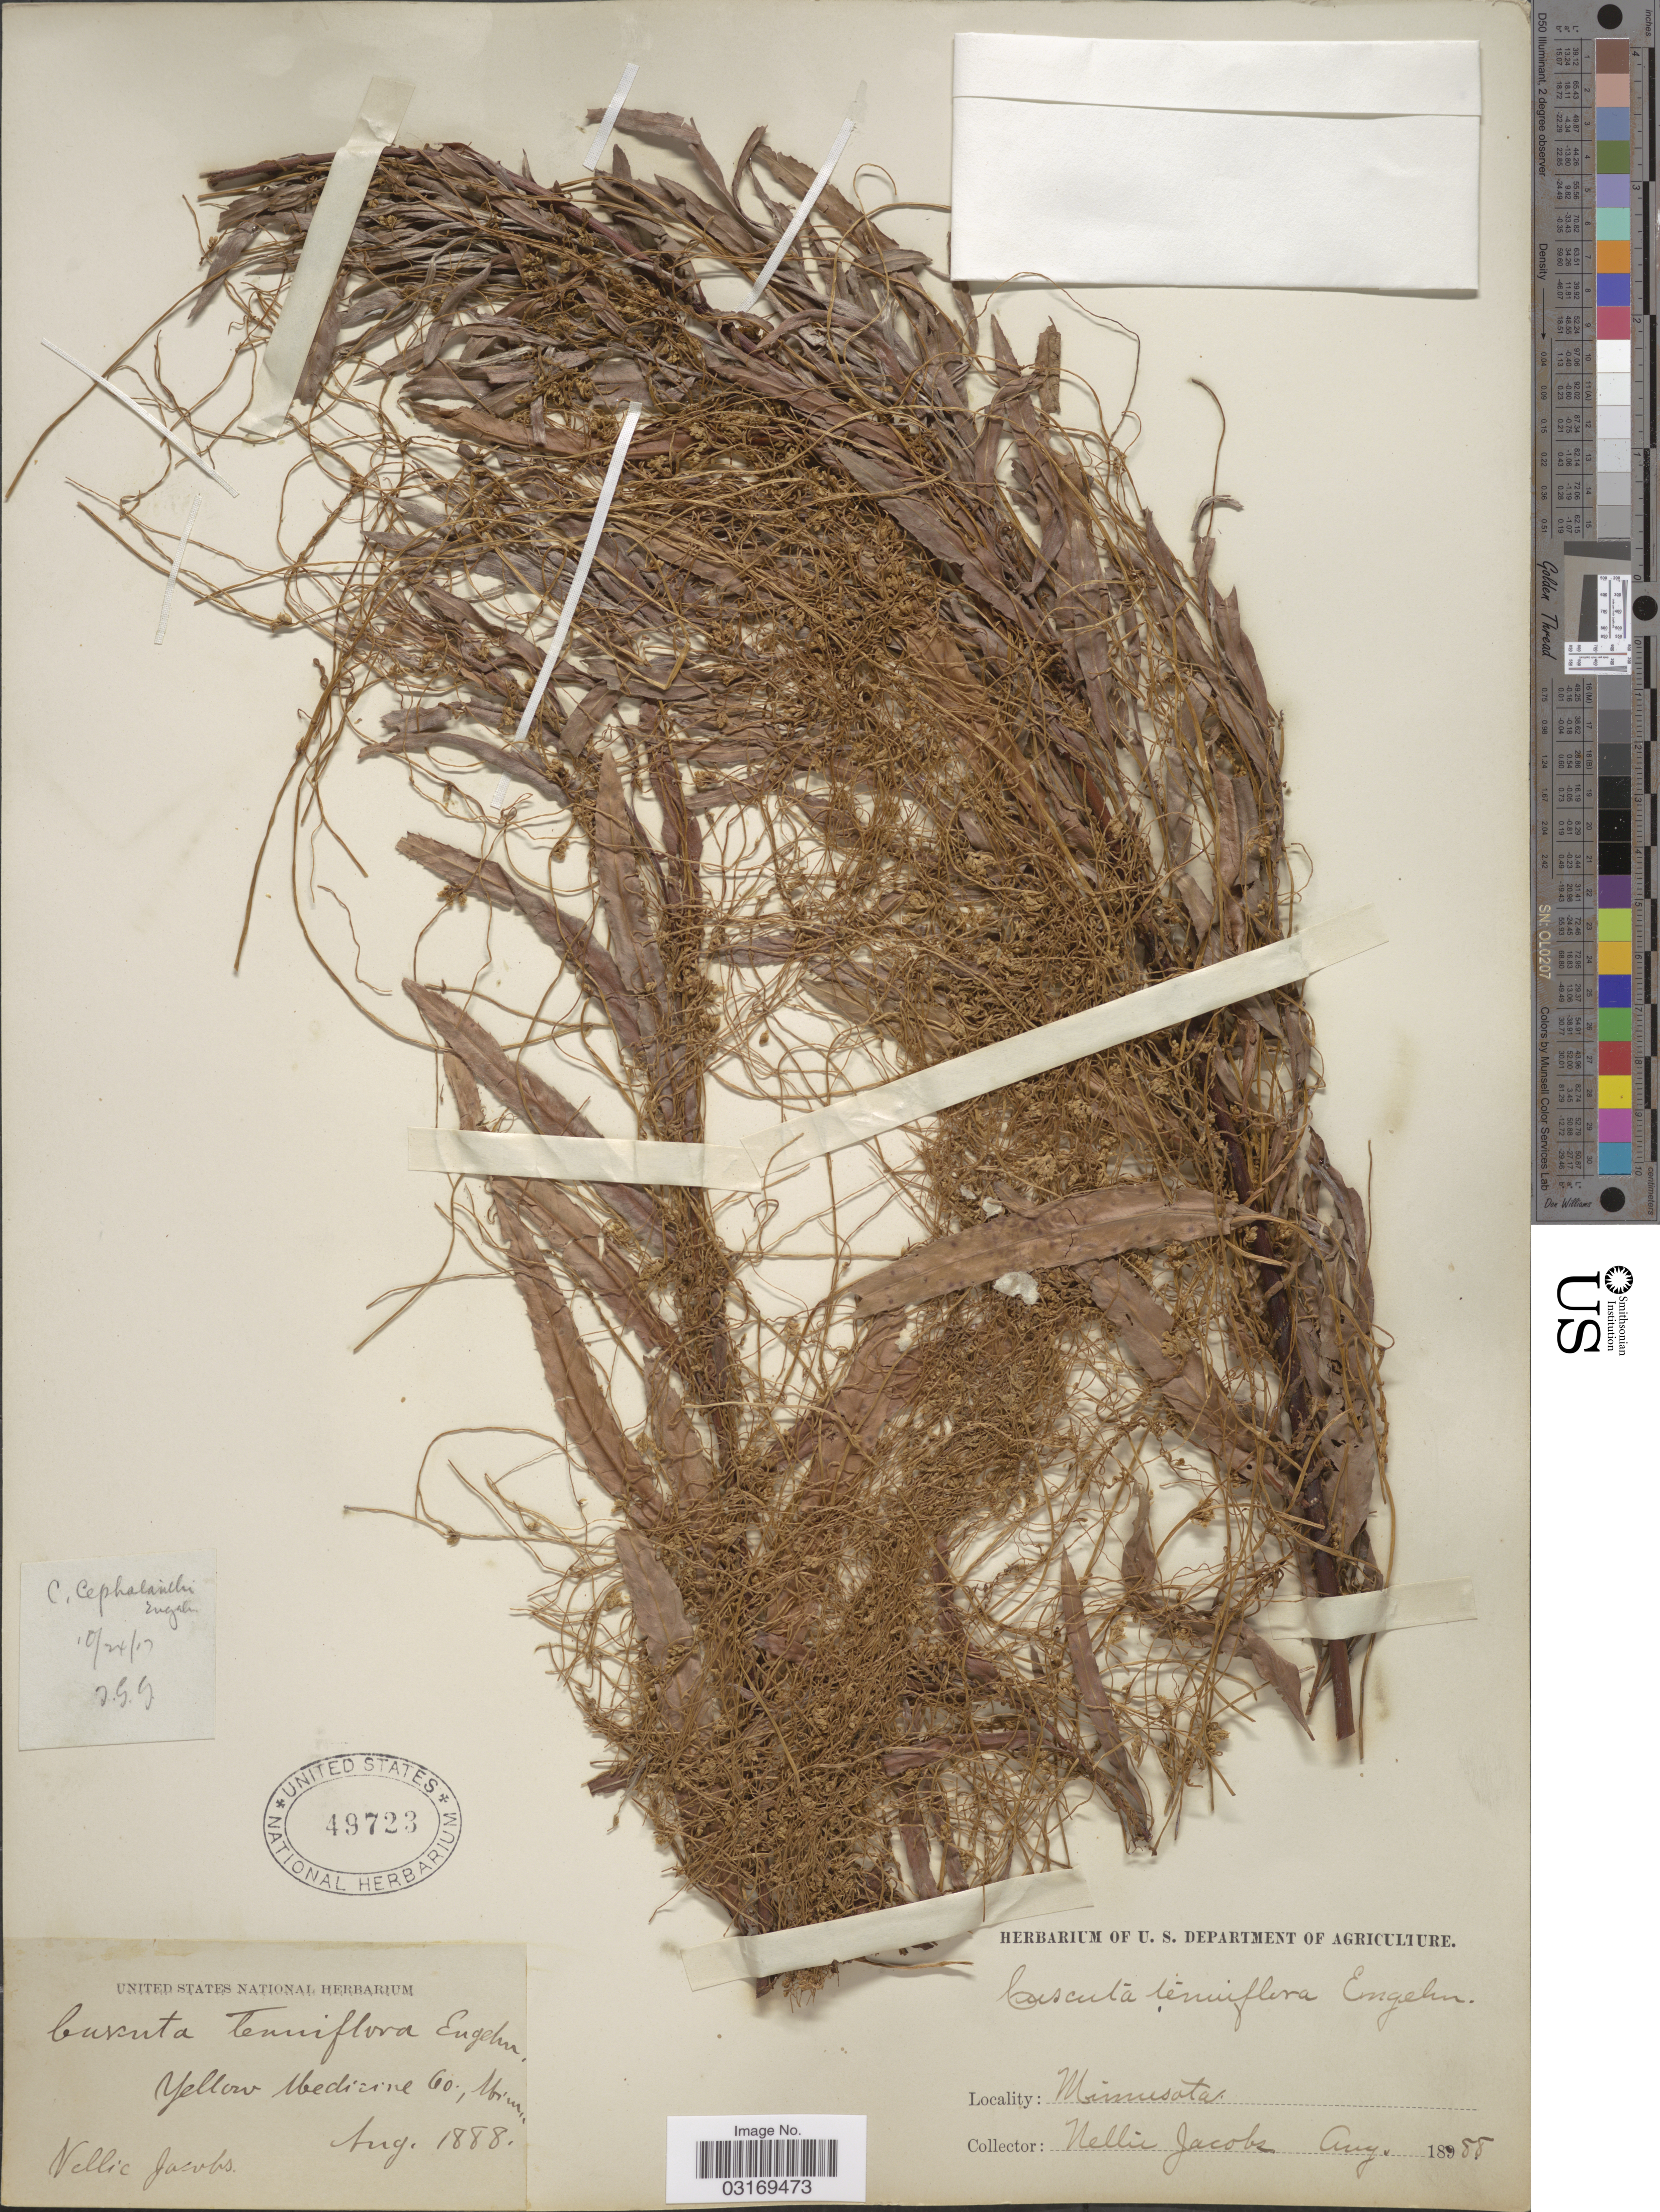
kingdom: Plantae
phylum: Tracheophyta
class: Magnoliopsida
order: Solanales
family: Convolvulaceae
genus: Cuscuta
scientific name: Cuscuta cephalanthi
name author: Engelm.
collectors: N. Jacobs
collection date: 1888-08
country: United States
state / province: Minnesota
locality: Yellow Medicine Co.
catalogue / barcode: US 49723